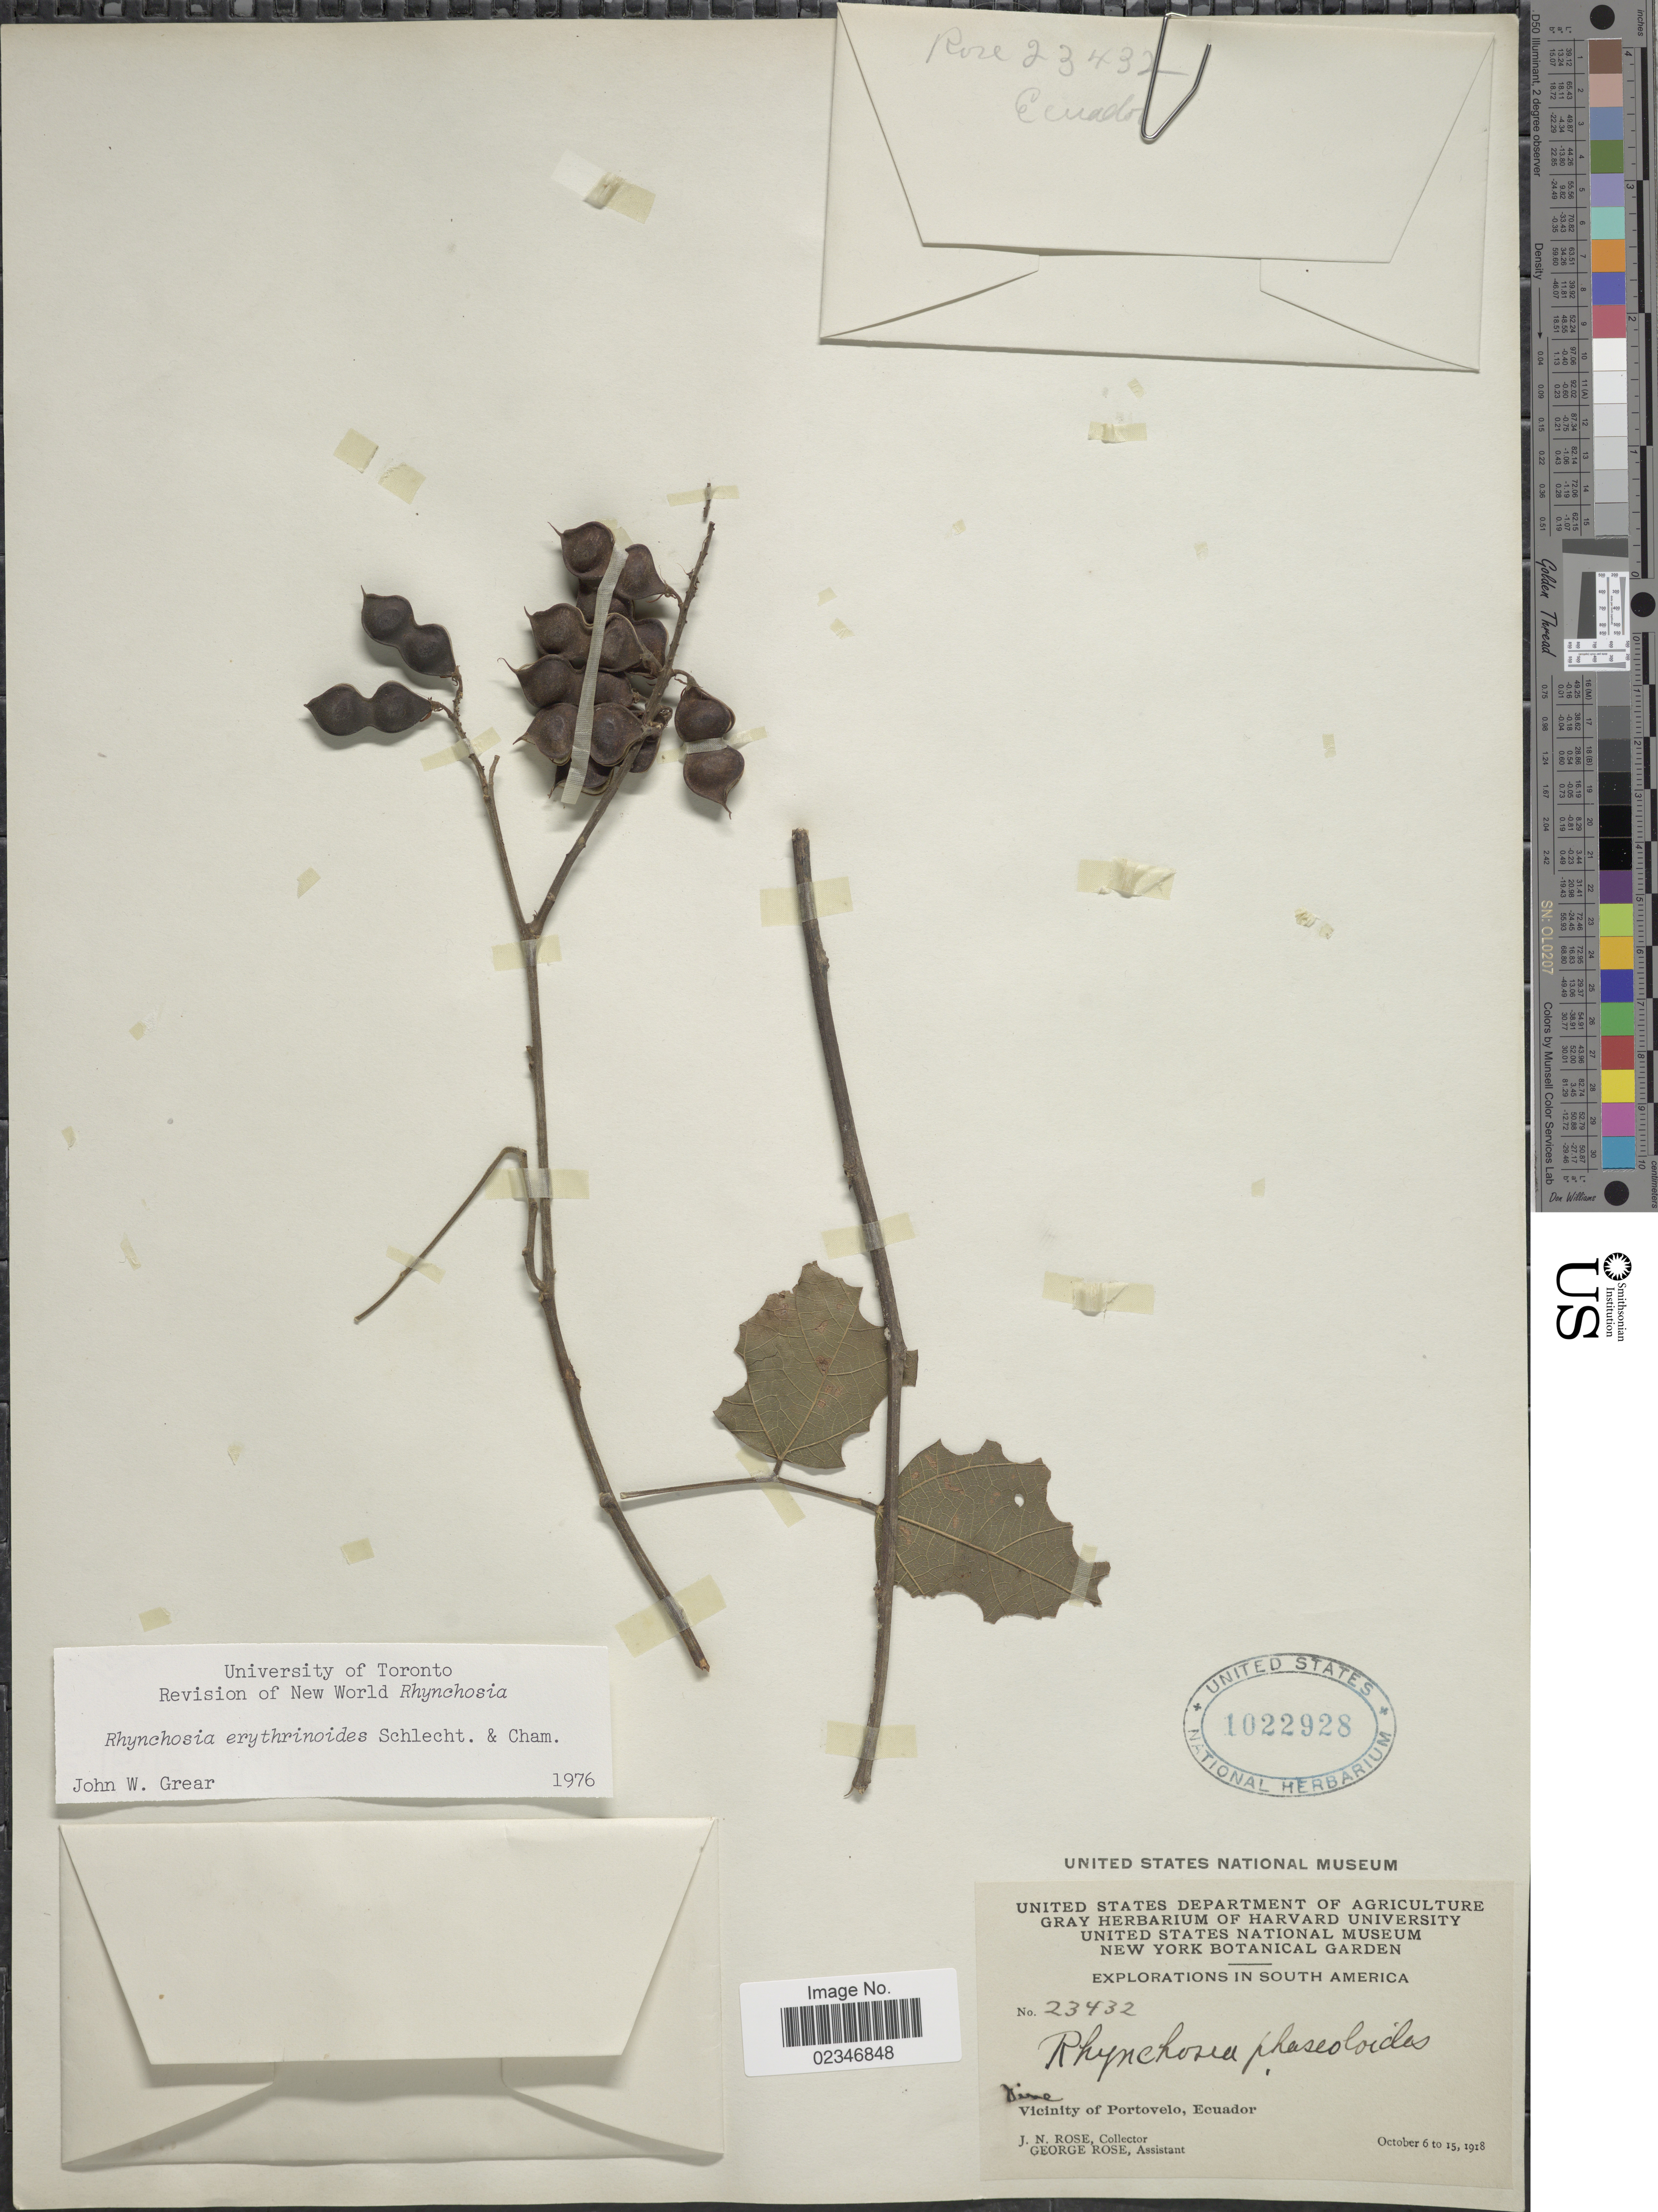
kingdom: Plantae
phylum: Tracheophyta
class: Magnoliopsida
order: Fabales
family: Fabaceae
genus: Rhynchosia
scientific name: Rhynchosia erythrinoides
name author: Schltdl. & Cham.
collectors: J. N. Rose & G. Rose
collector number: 23432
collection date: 1918-10-06/1918-10-15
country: Ecuador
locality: Vicinityh of Portovelo, Ecuador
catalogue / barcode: US 1022928